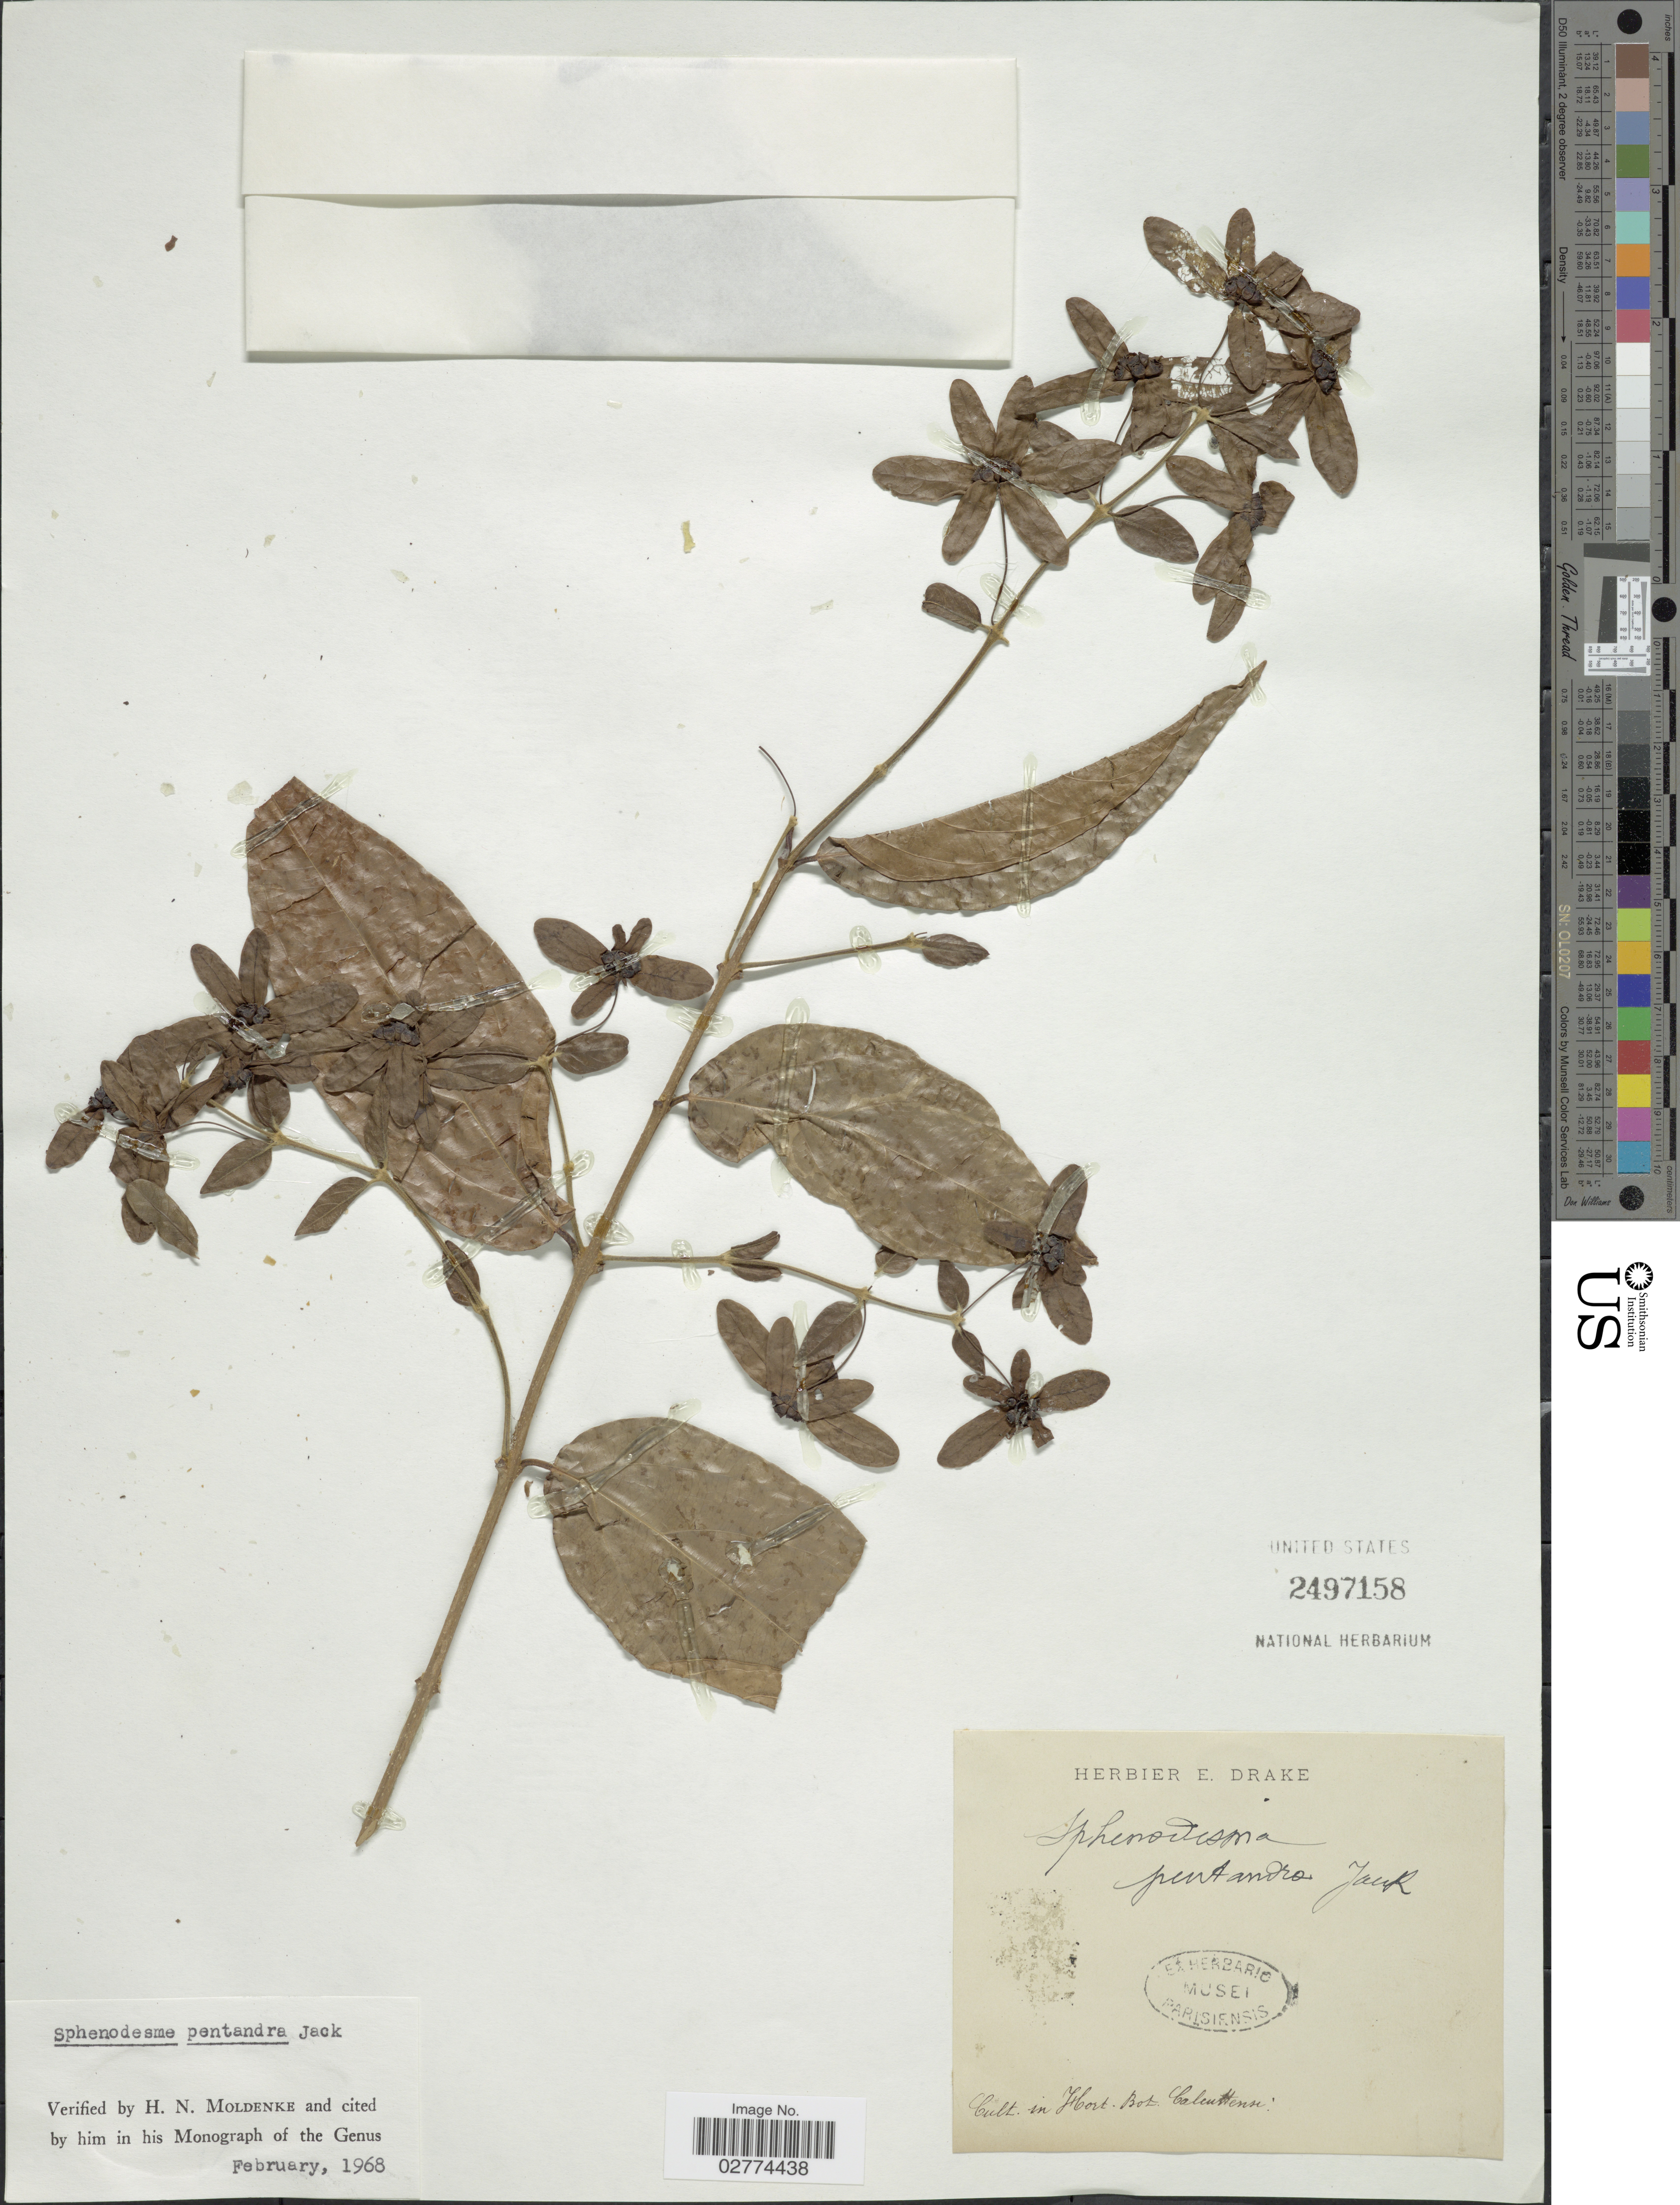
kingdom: Plantae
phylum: Tracheophyta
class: Magnoliopsida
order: Lamiales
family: Lamiaceae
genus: Sphenodesme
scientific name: Sphenodesme pentandra var. pentandra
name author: Jack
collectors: ex herb. E. Drake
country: India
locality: Cult. in Hort. Bot. Calcuttensi.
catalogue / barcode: US 2497158